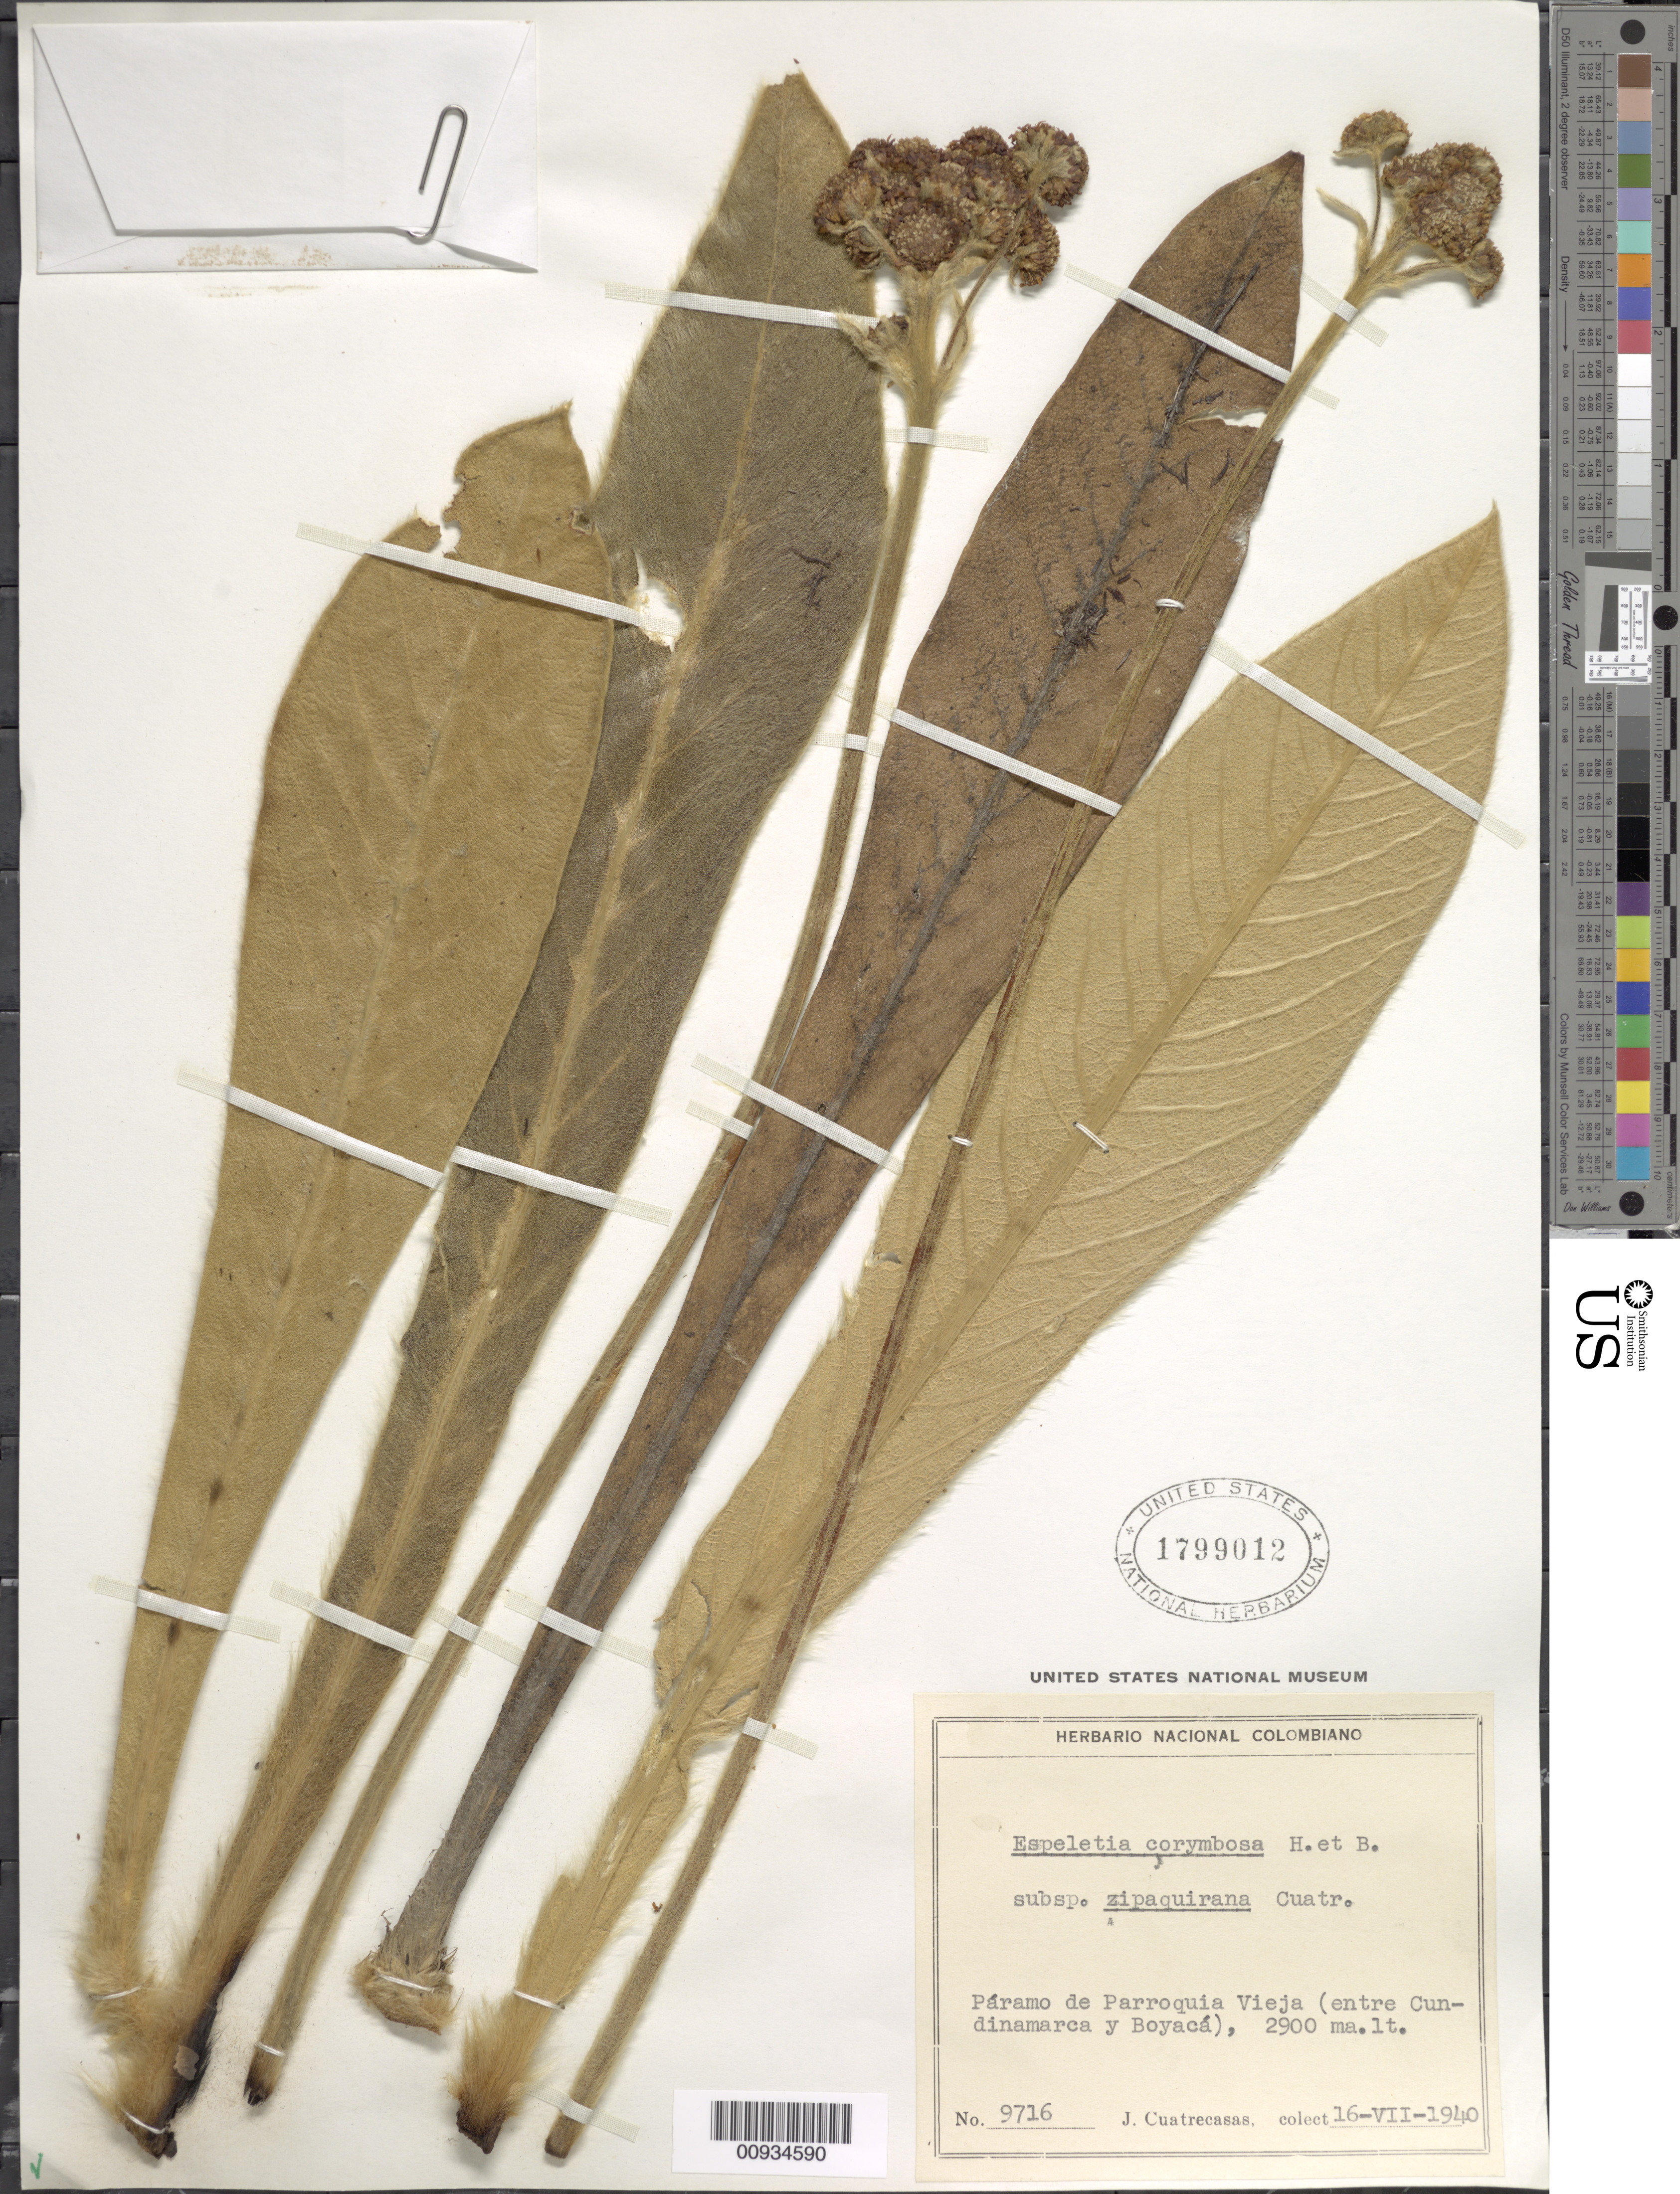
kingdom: Plantae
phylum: Tracheophyta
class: Magnoliopsida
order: Asterales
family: Asteraceae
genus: Espeletiopsis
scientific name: Espeletiopsis corymbosa subsp. zipaquirana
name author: (Cuatrec.) Cuatrec.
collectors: J. Cuatrecasas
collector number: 9716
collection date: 1940-07-16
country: Colombia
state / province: Cundinamarca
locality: Páramo de Parroquia Vieja. Entre Cundinamarca y Boyacá.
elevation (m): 2900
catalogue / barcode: US 1799012